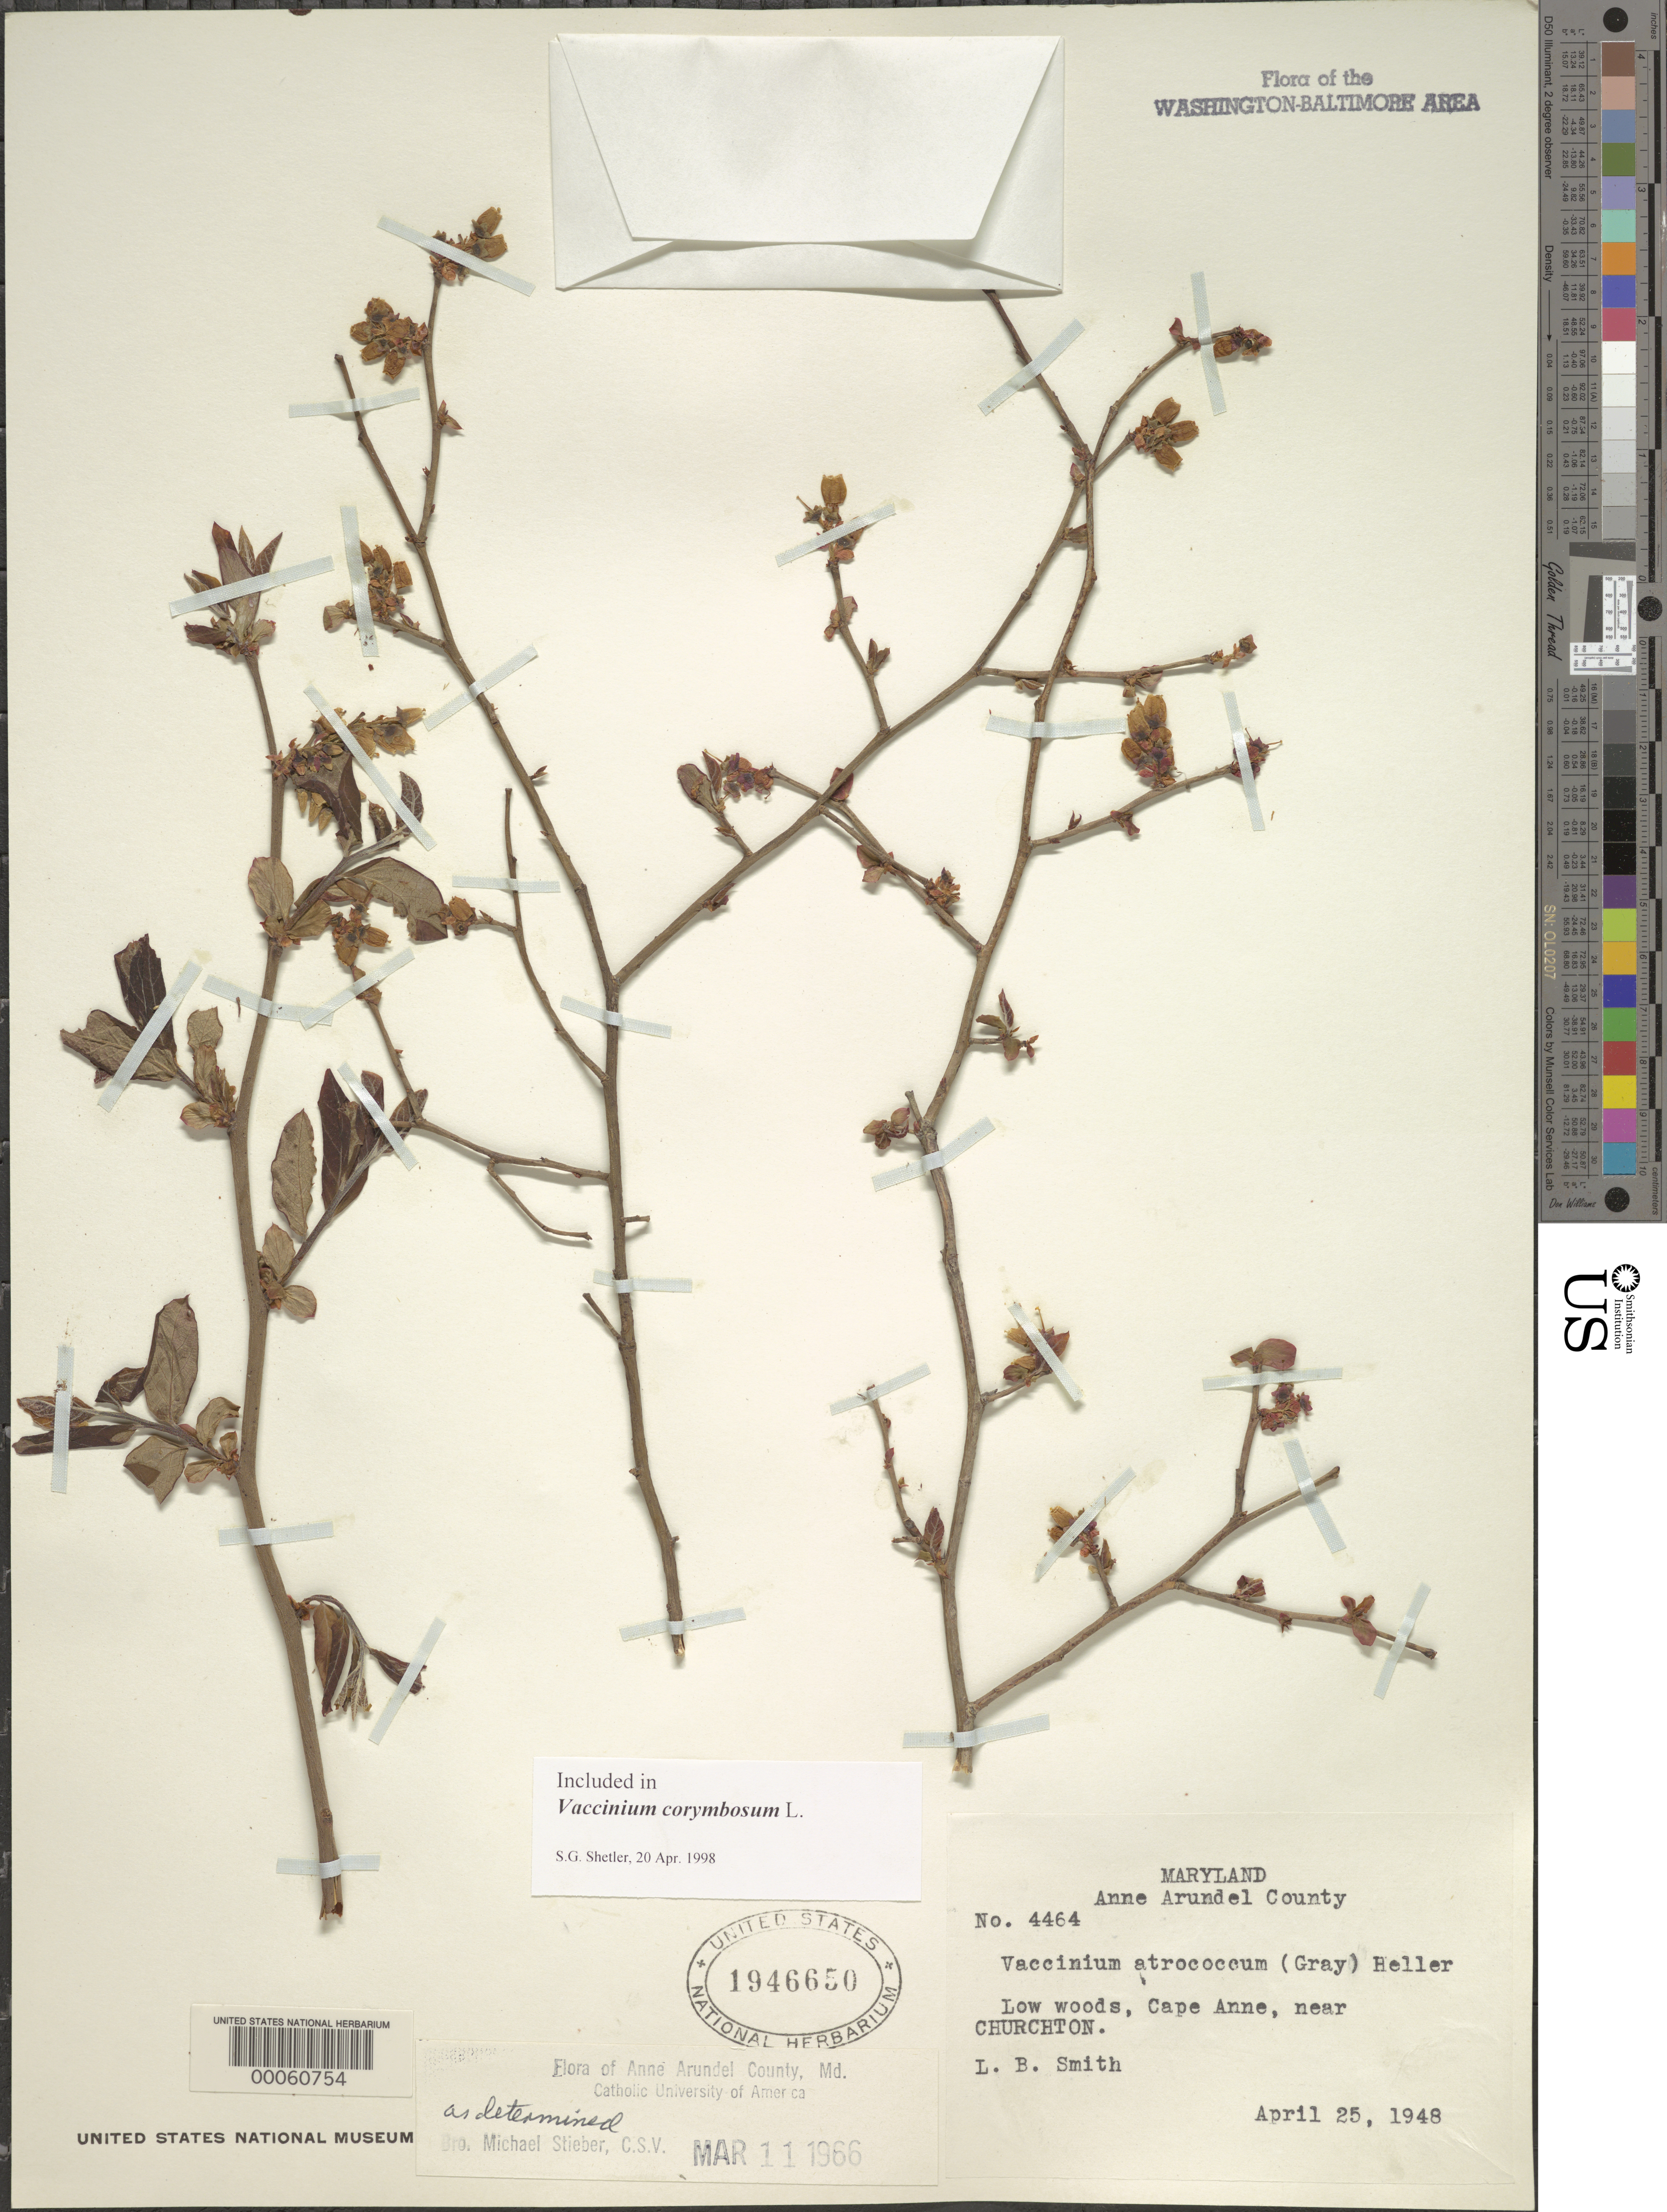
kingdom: Plantae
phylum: Tracheophyta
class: Magnoliopsida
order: Ericales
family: Ericaceae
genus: Vaccinium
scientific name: Vaccinium corymbosum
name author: L.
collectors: L. Smith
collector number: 4464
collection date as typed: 25 Apr 1948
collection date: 1948-04-25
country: United States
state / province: Maryland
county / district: Anne Arundel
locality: Cape Anne, near Churchton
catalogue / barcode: US 1946650